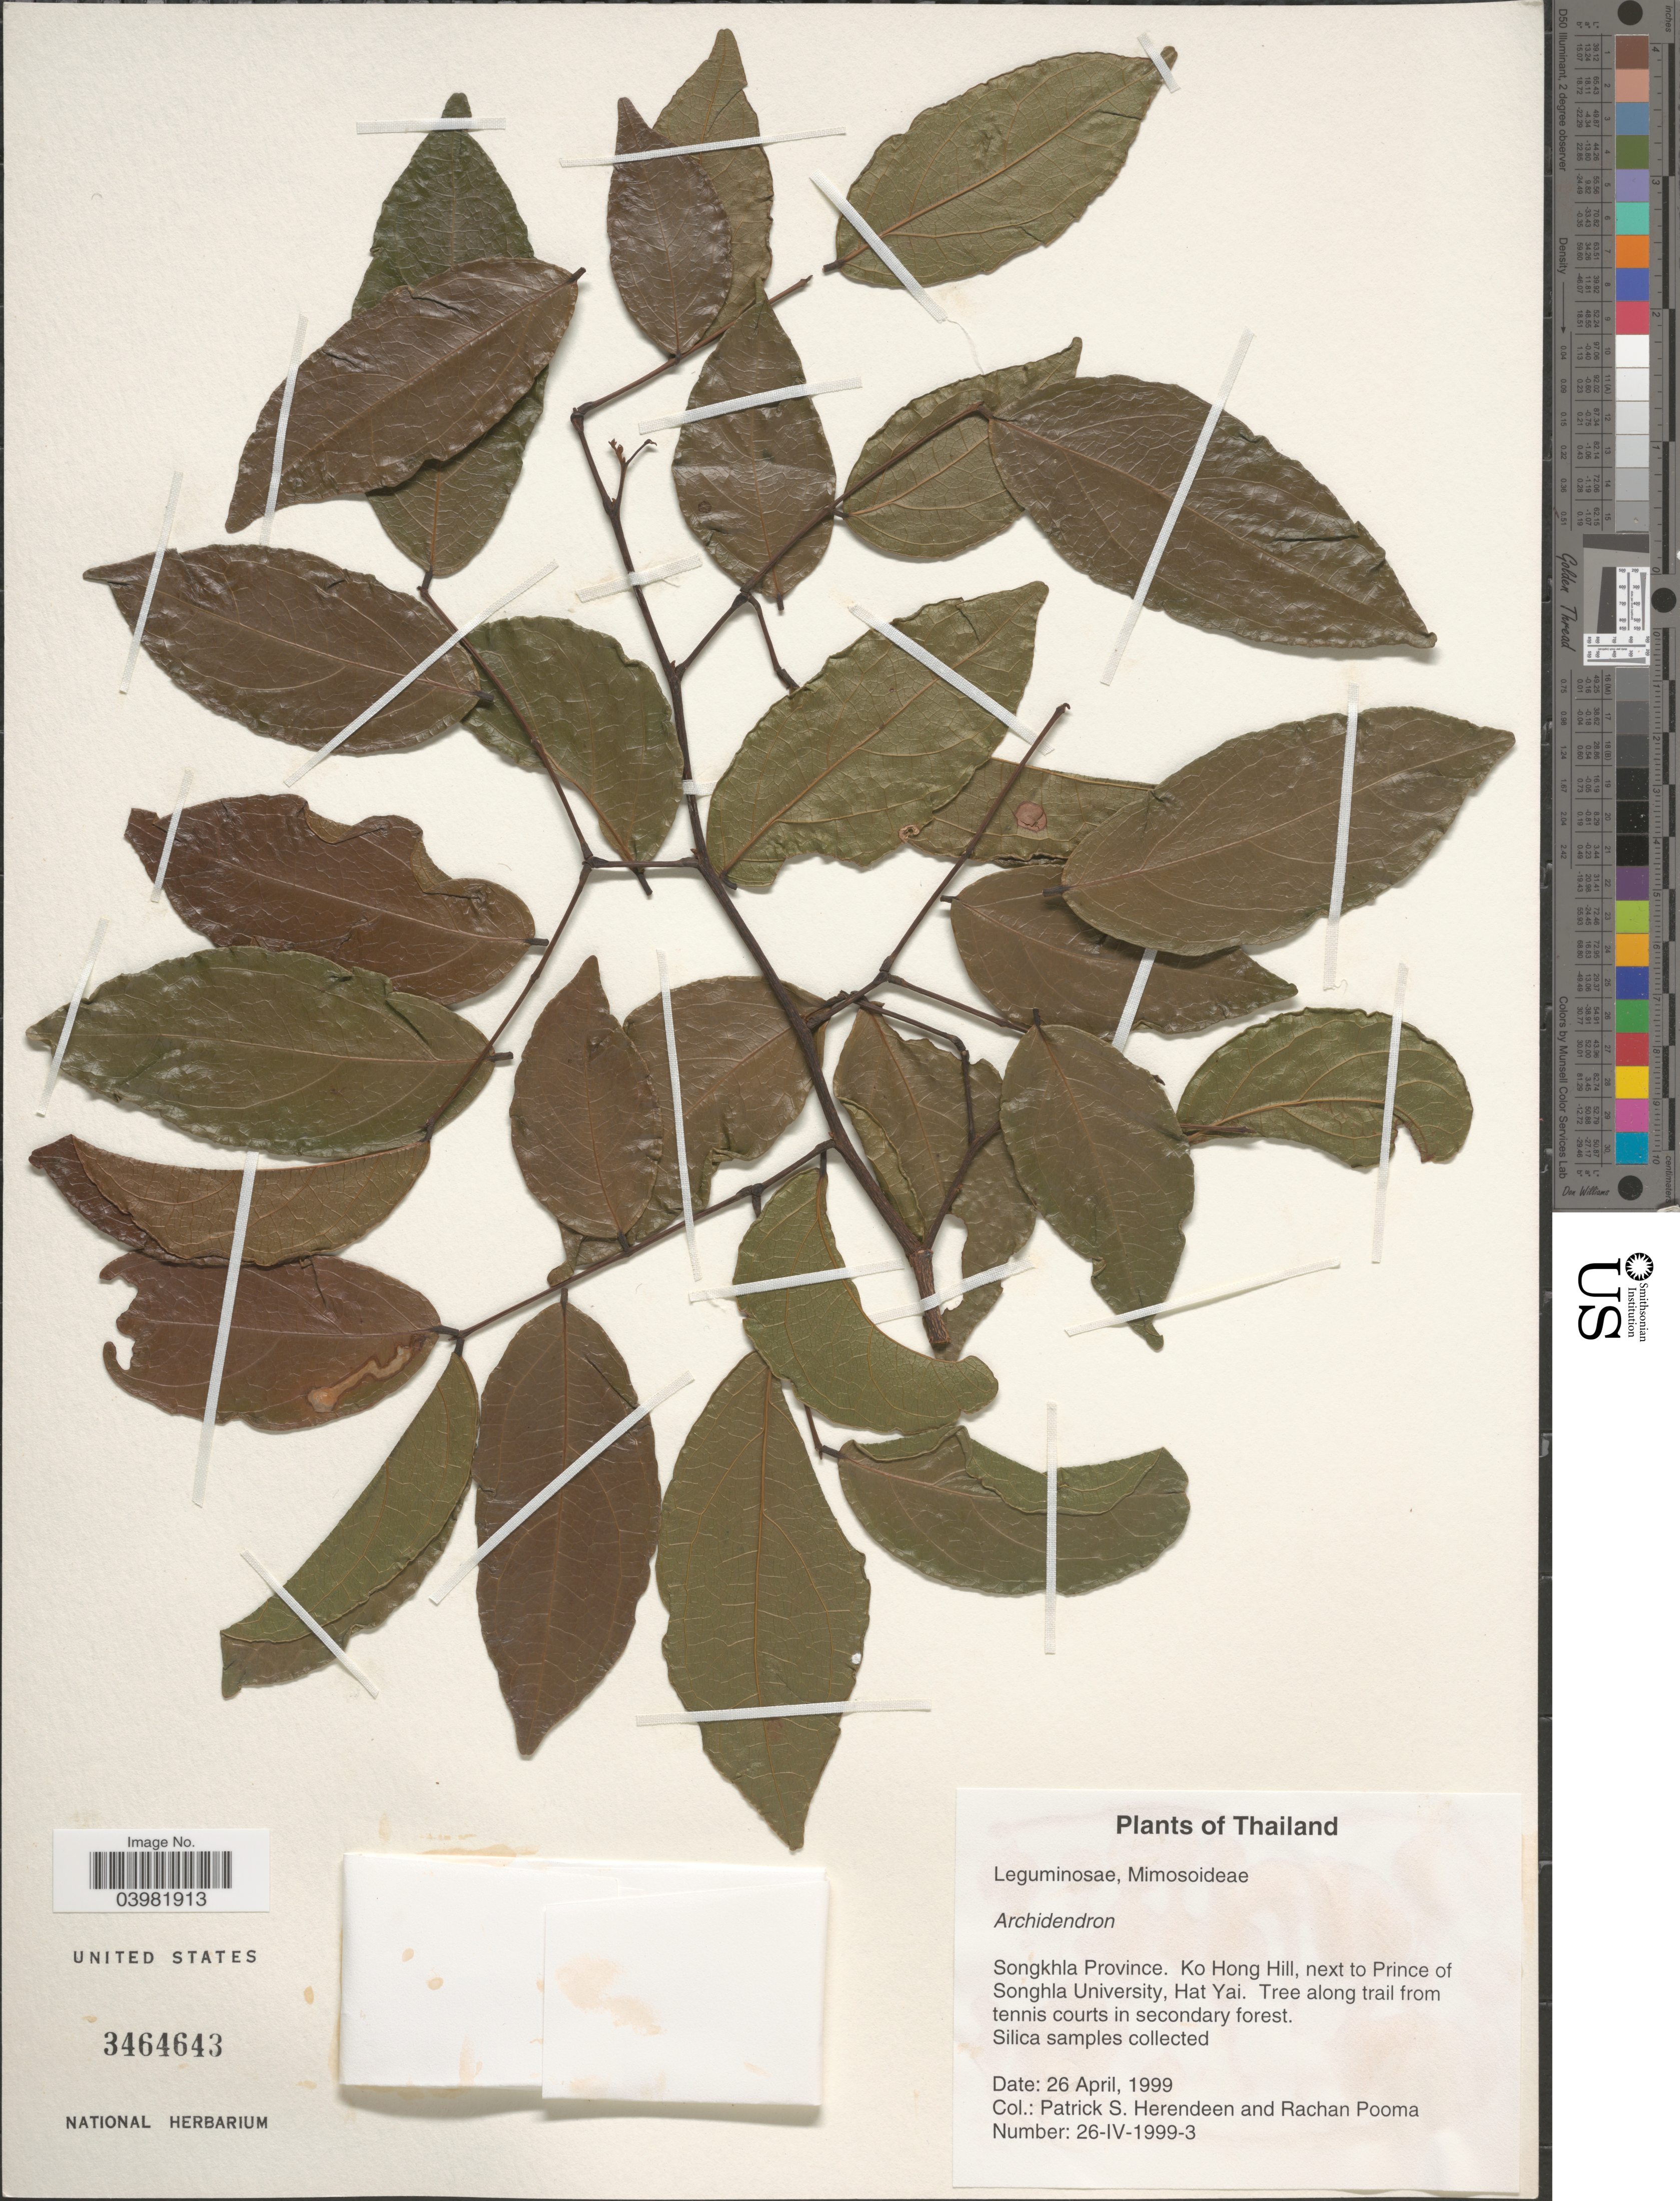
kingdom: Plantae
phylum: Tracheophyta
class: Magnoliopsida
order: Fabales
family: Fabaceae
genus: Archidendron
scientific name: Archidendron sp.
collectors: P. S. Herendeen & R. Pooma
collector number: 26-IV-1999-3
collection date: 1999-04-26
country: Thailand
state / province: Songkhla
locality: Ko Hong Hill, next to Prince of Songhla University, Hat Yai. Tree along trail from tennis courts in secondary forest.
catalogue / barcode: US 3464643